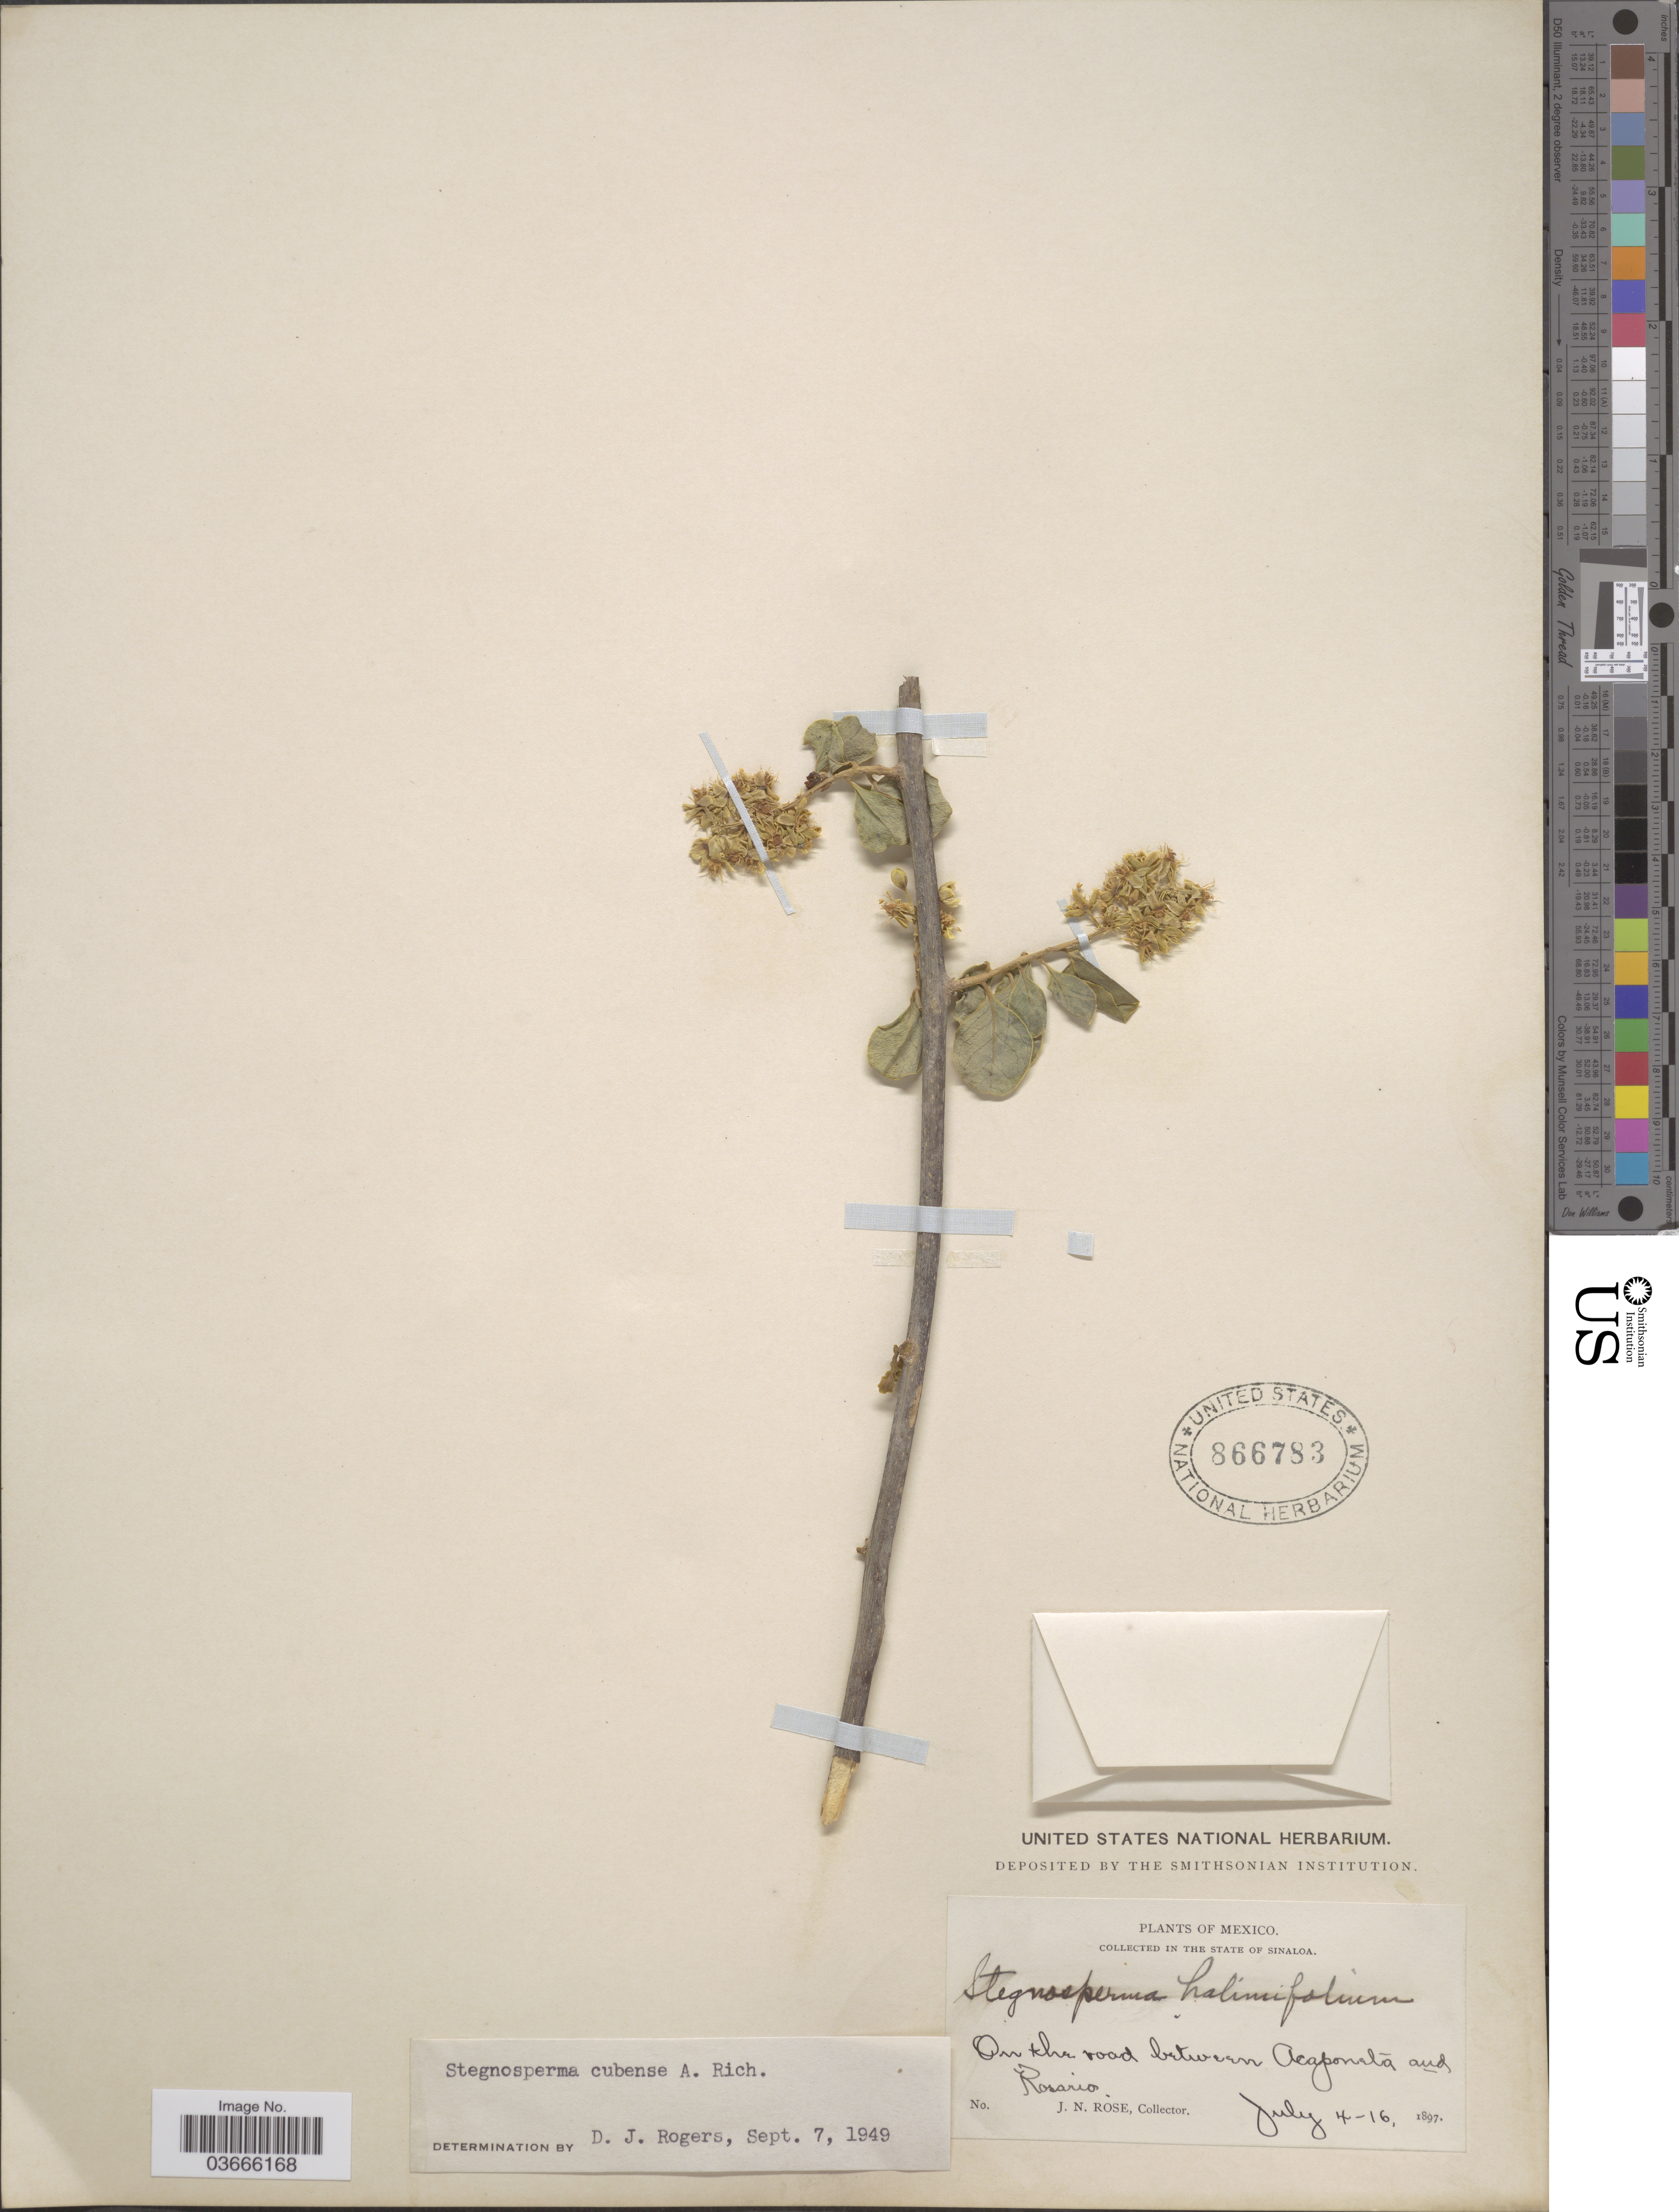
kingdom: Plantae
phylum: Tracheophyta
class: Magnoliopsida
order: Caryophyllales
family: Stegnospermataceae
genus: Stegnosperma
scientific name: Stegnosperma cubense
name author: A. Rich.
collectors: J. N. Rose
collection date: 1897-07-04/1897-07-16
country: Mexico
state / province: Sinaloa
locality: On the road between Acaponeta and Rosario.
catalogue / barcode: US 866783